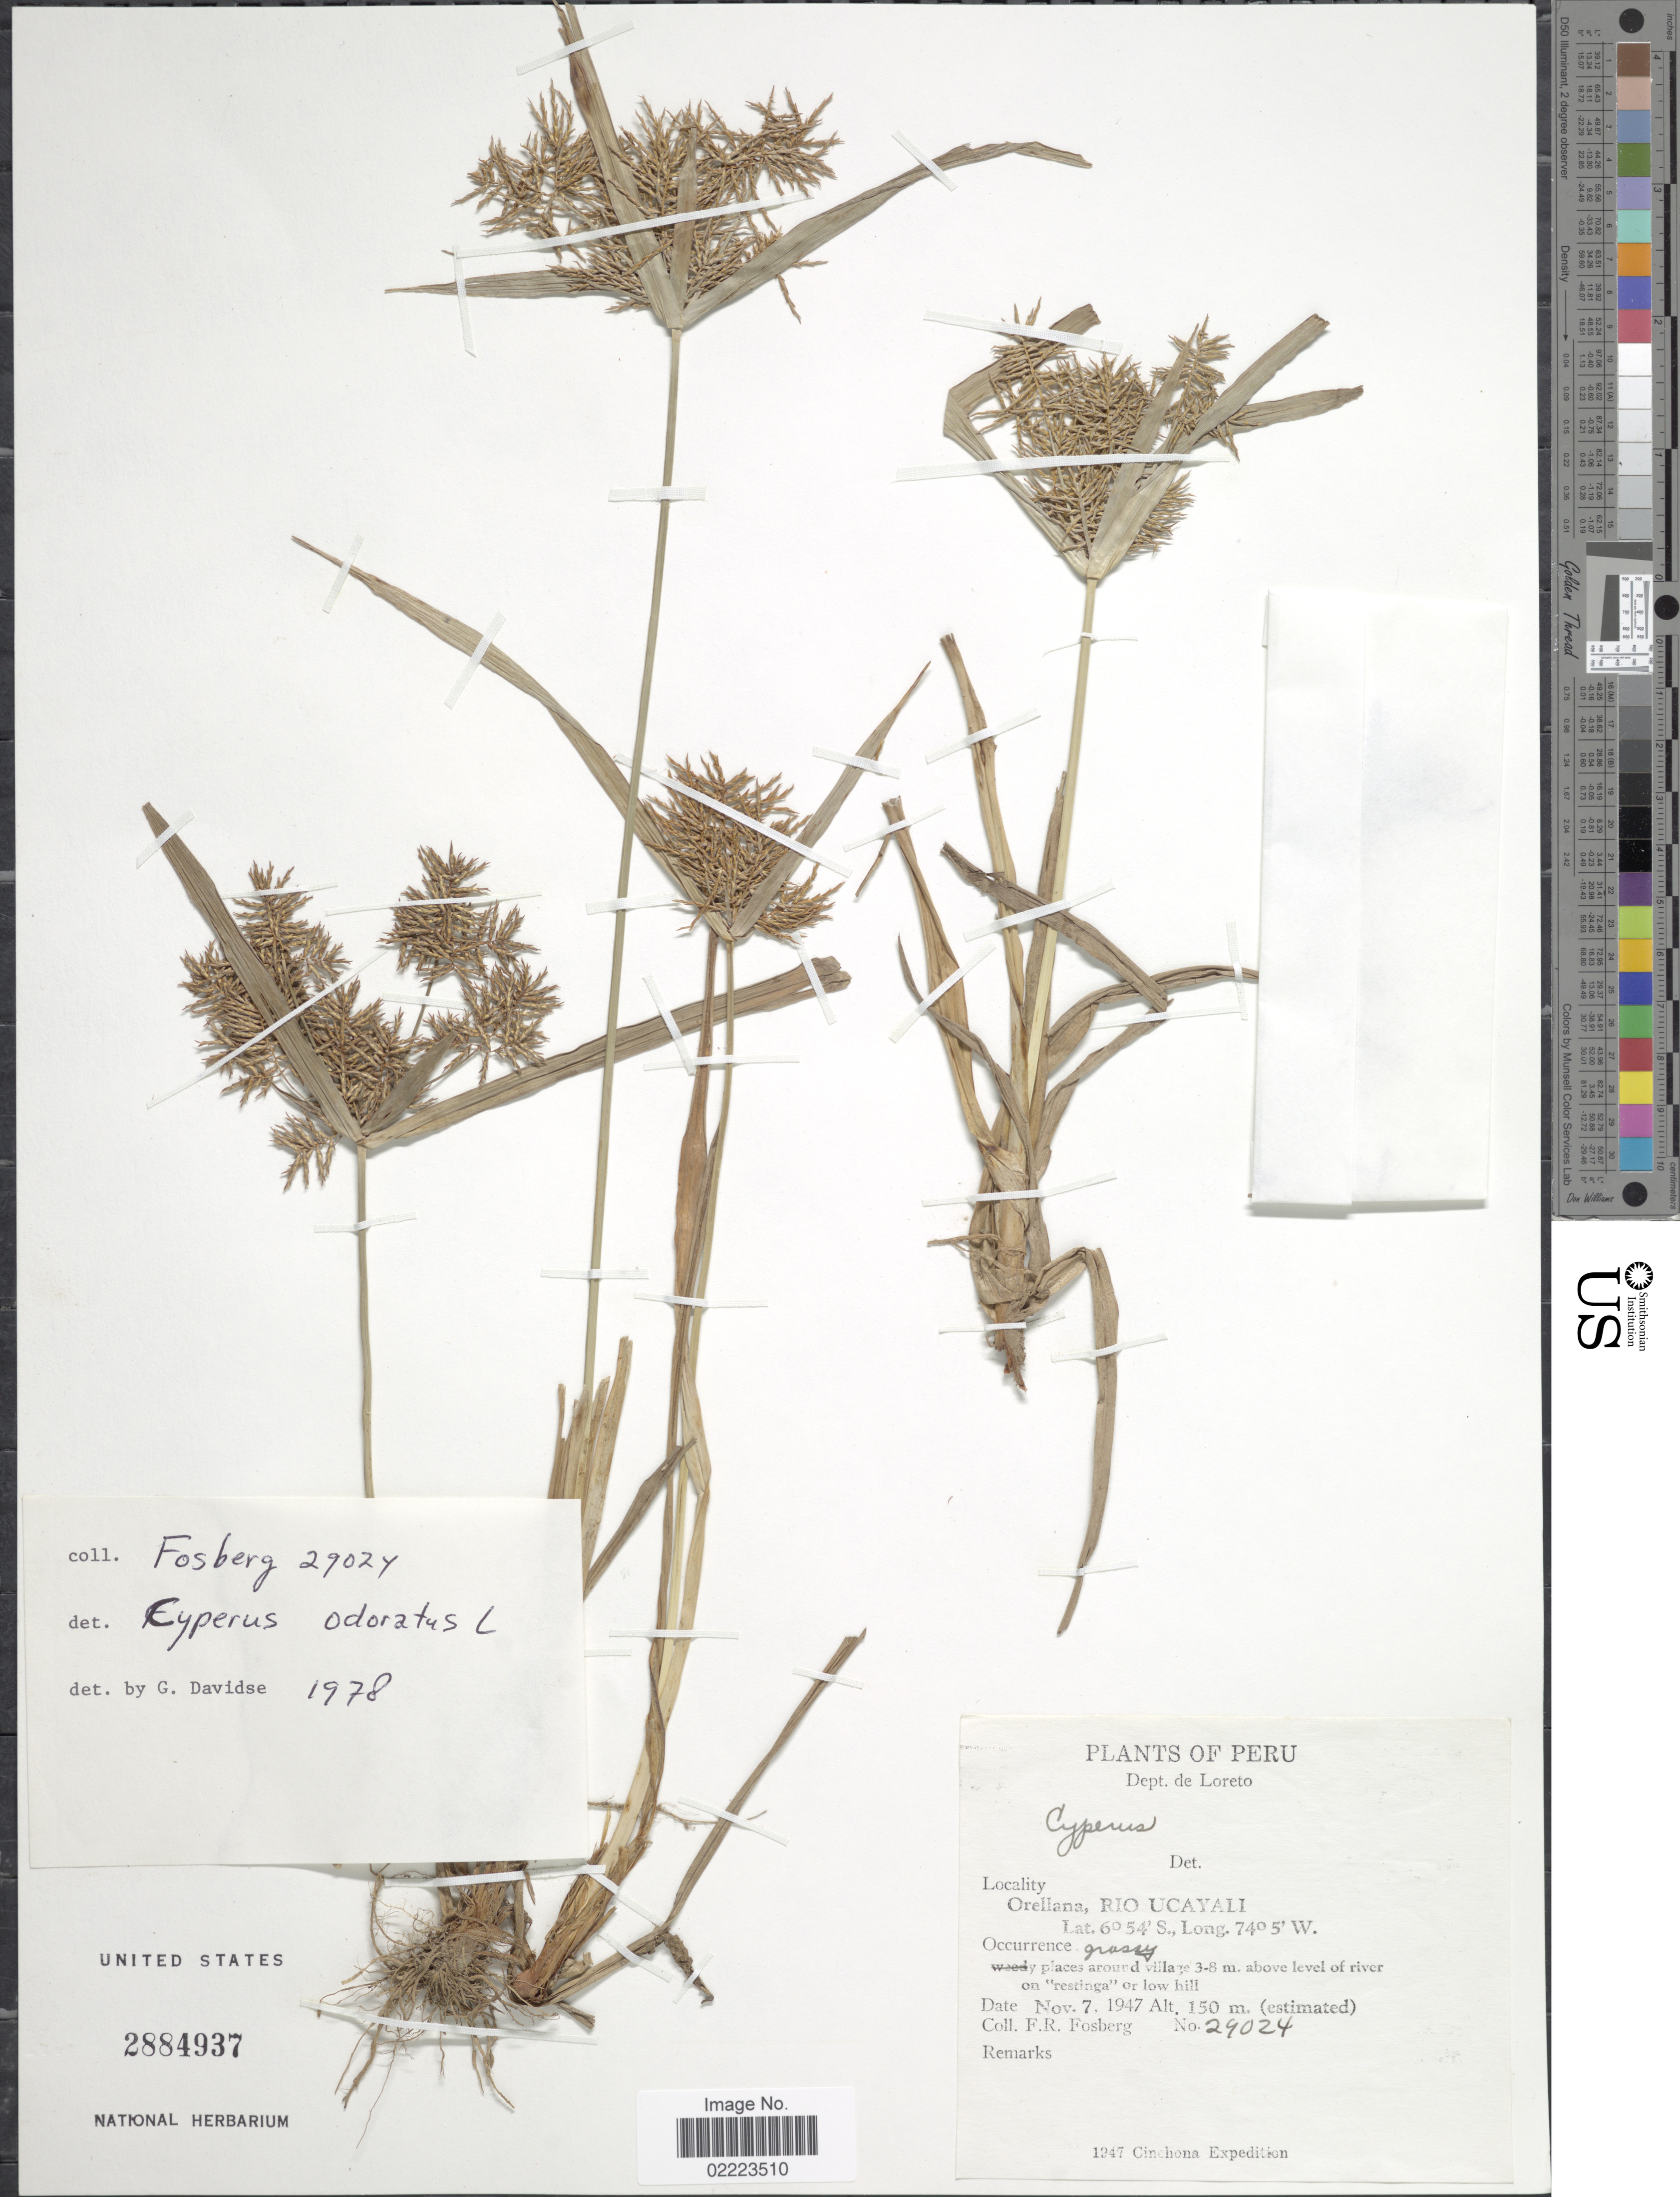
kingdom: Plantae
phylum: Tracheophyta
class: Liliopsida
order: Poales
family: Cyperaceae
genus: Cyperus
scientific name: Cyperus odoratus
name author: L.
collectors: F. R. Fosberg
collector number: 29024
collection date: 1947-11-07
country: Peru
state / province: Loreto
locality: Dept. de Loreto. Orellana, Rio Ucayali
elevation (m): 150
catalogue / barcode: US 2884937